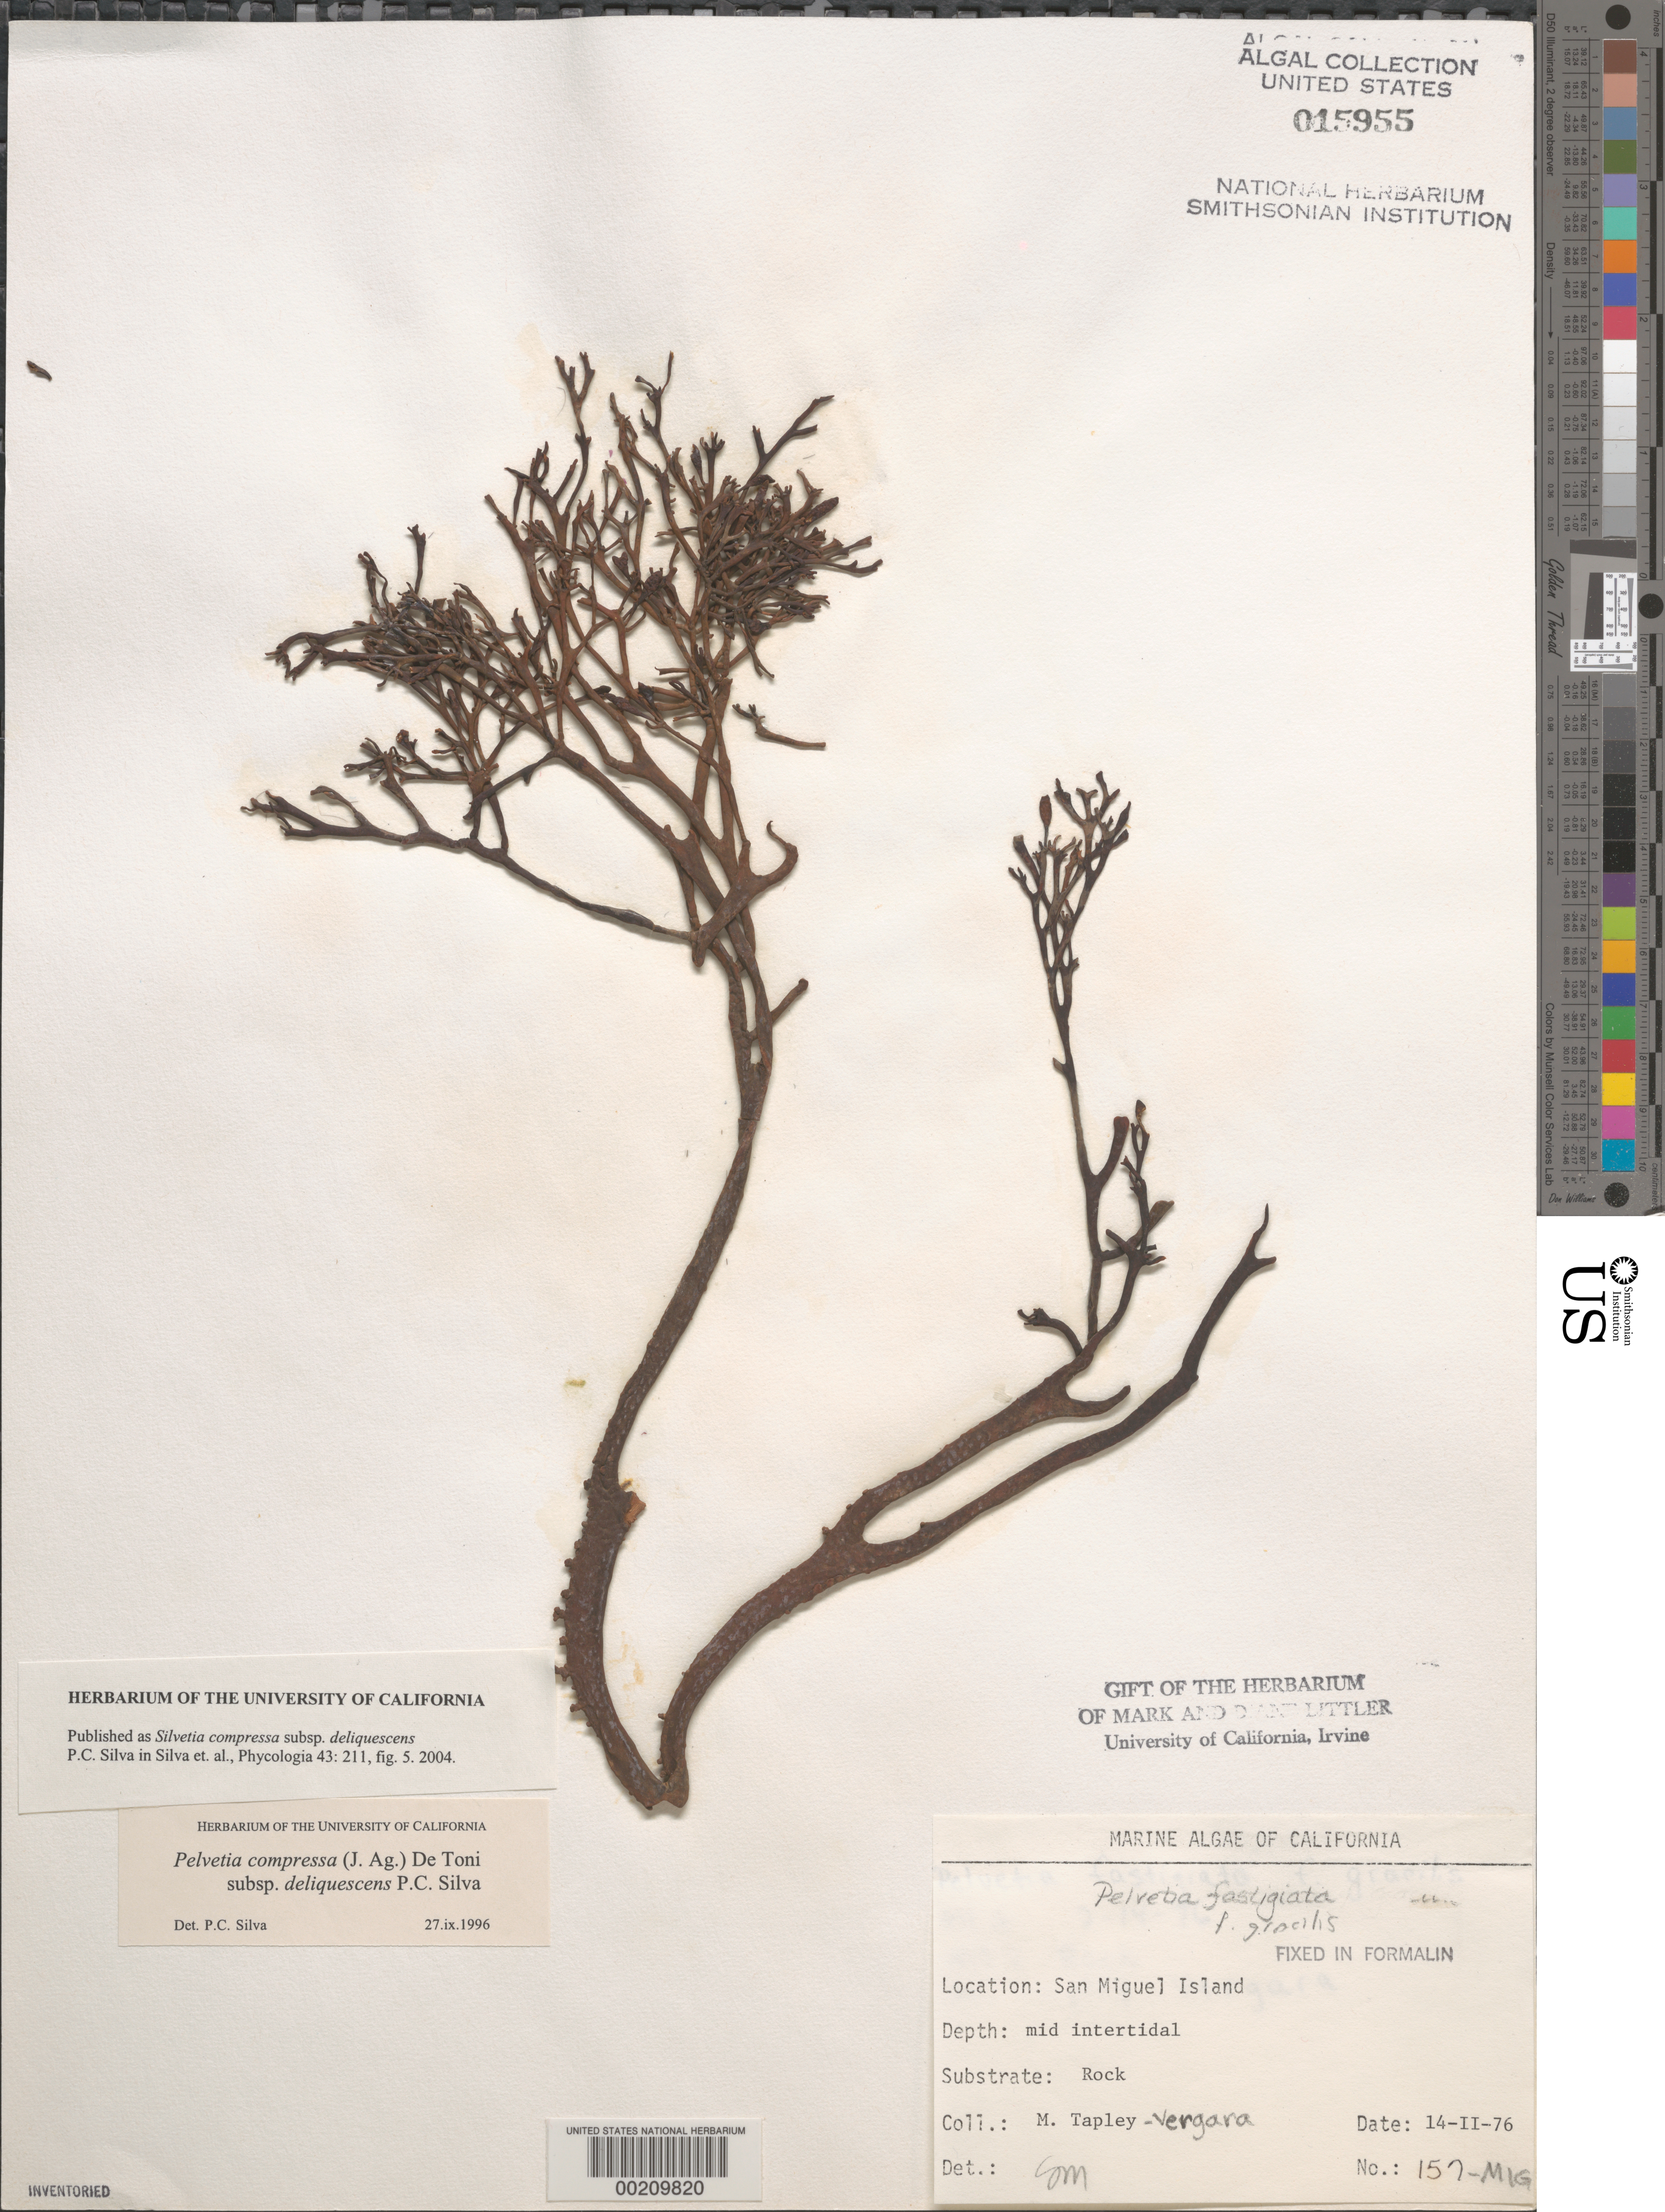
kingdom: Chromista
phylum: Ochrophyta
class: Phaeophyceae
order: Fucales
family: Fucaceae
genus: Silvetia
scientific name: Silvetia compressa subsp. deliquescens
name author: P.C. Silva in P.C. Silva et al.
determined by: Silva, P. C.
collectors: M. Tapley-Vergara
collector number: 157-MIG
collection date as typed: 14 Feb 1976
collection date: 1976-02-14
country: United States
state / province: California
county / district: Santa Barbara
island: San Miguel Island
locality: Cuyler Harbor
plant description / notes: BLM-SOCALBIGHT Rocky Intertidal Survey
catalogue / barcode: US 15955